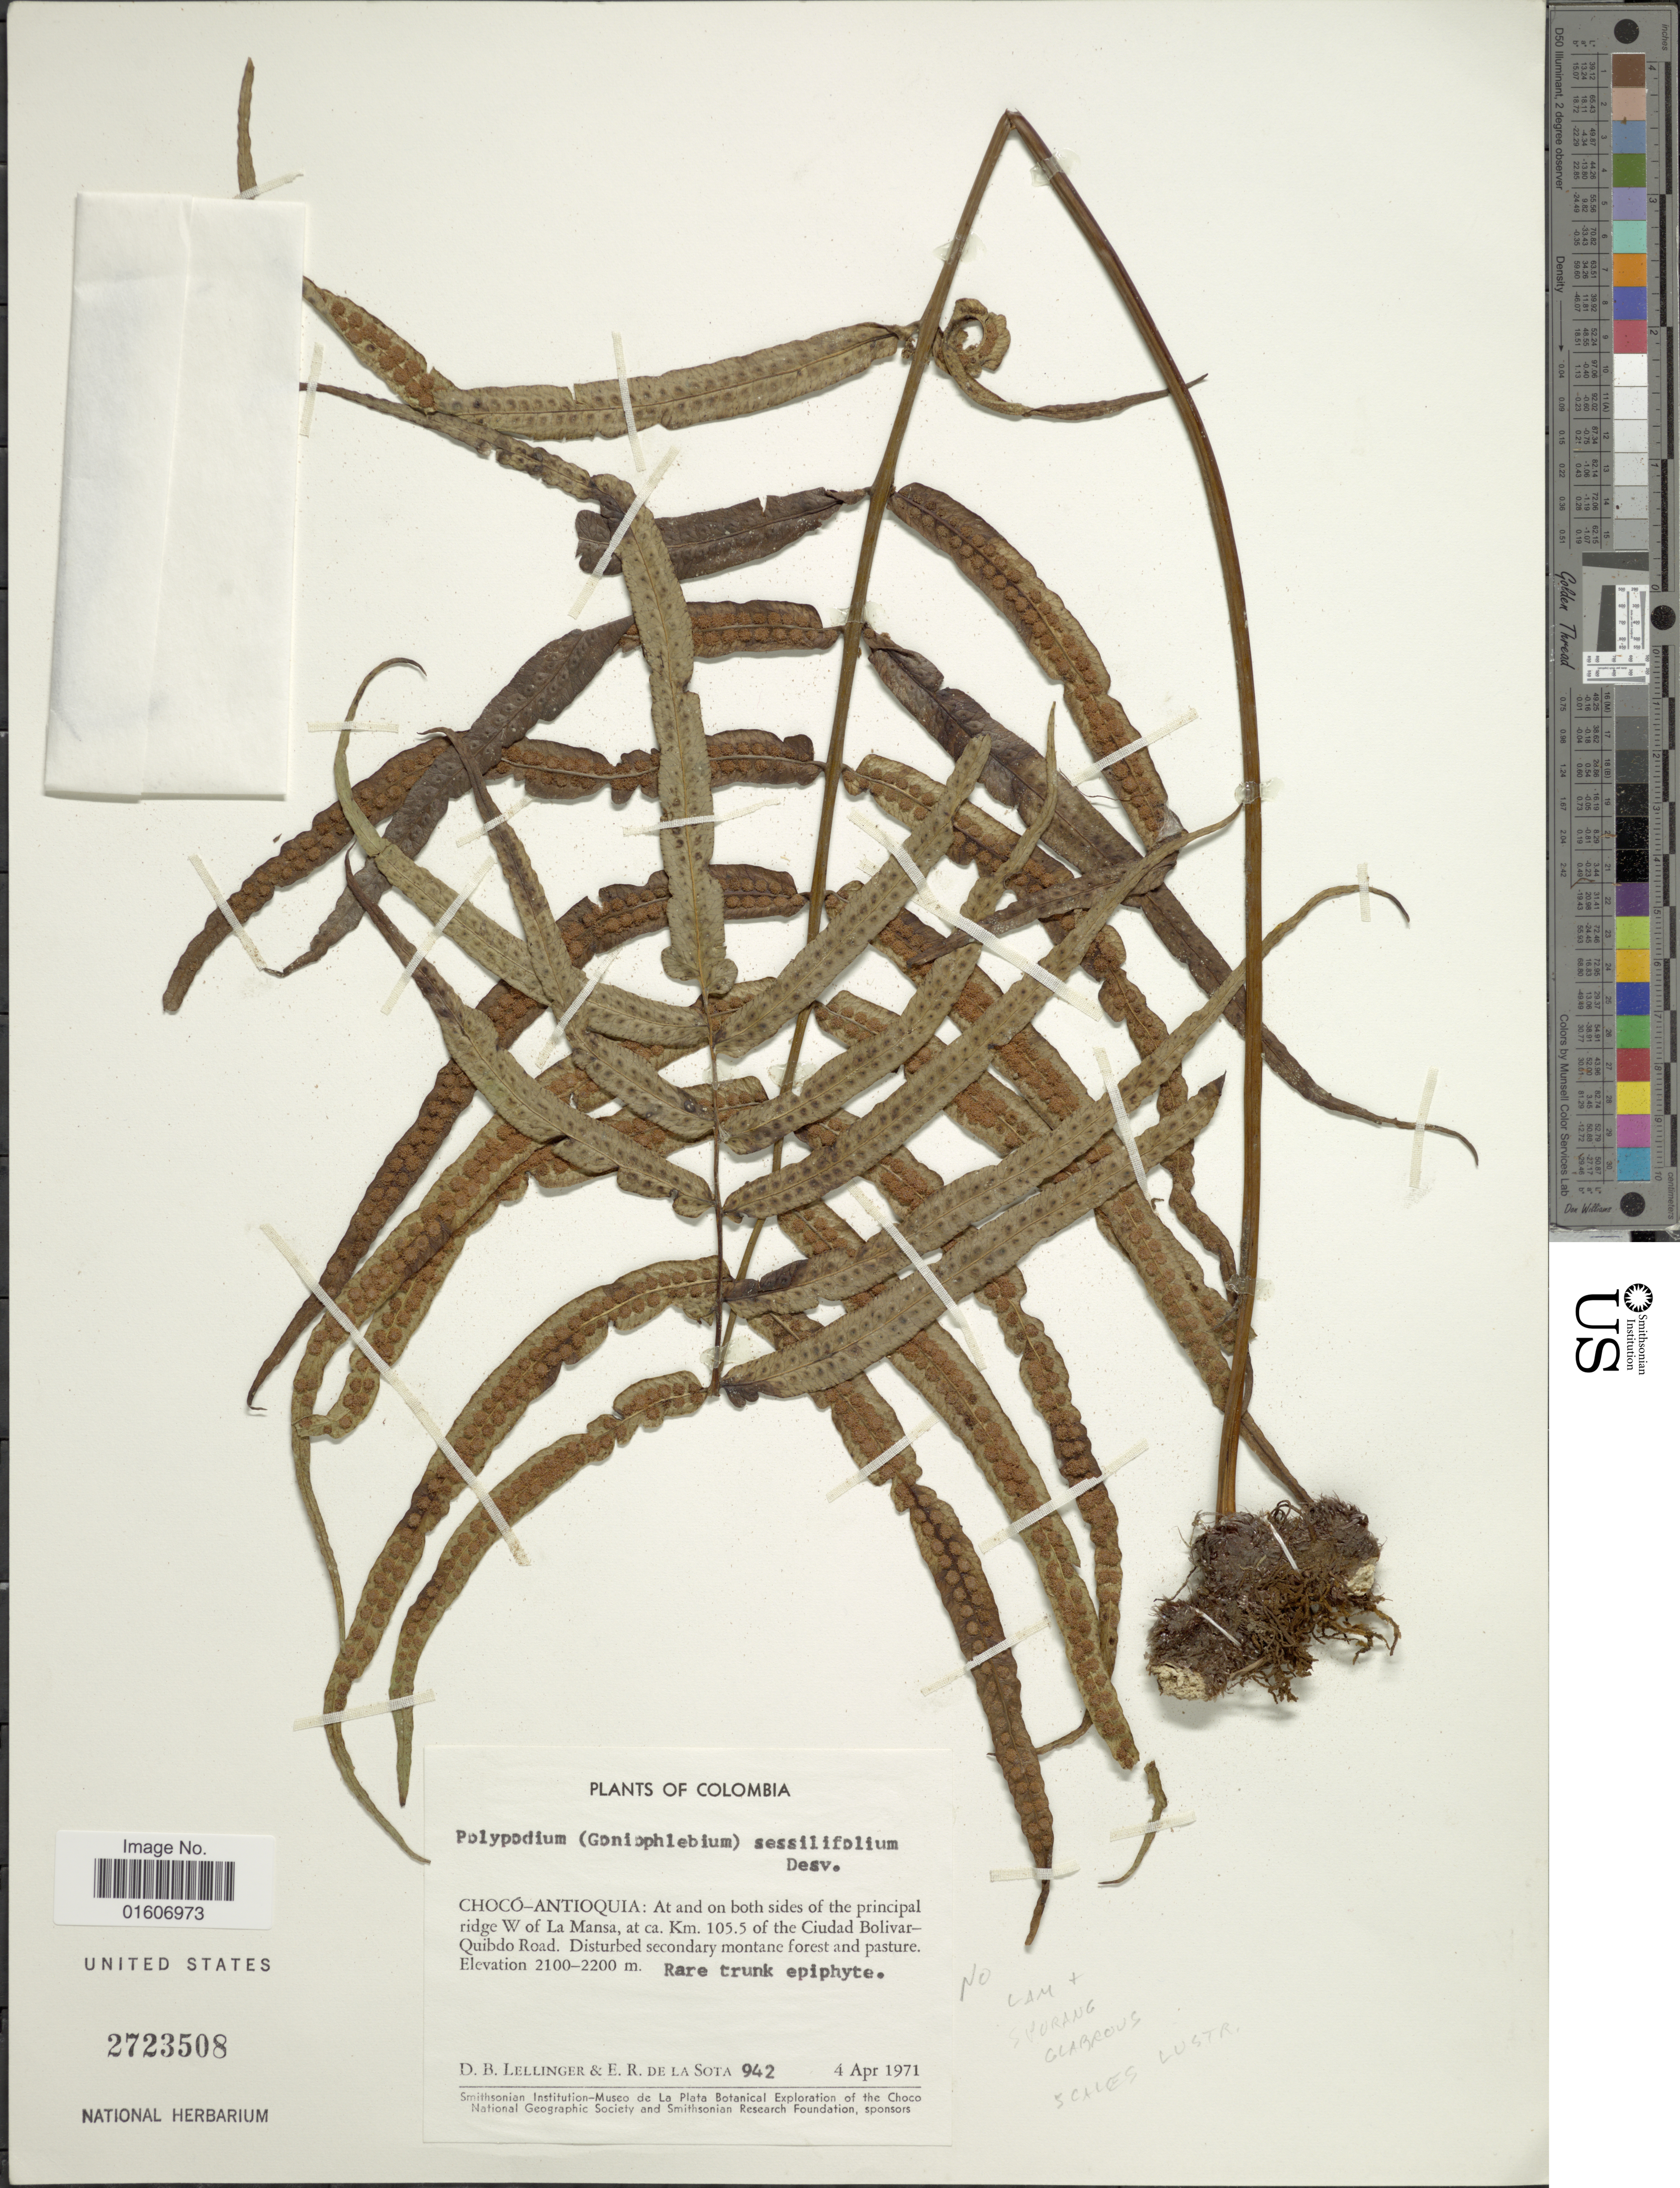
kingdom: Plantae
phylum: Tracheophyta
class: Polypodiopsida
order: Polypodiales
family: Polypodiaceae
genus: Serpocaulon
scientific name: Serpocaulon sessilifolium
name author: (Desv.) A.R. Sm.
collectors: D. B. Lellinger & E. R. de la Sota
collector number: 942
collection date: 1971-04-04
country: Colombia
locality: Chocó-Antioquia: at and on both sides of the principal ridge W of La Mansa, at ca Km. 105.5 of the Cuidad Bolivar-Quibdo Road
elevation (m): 2100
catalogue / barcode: US 2723508